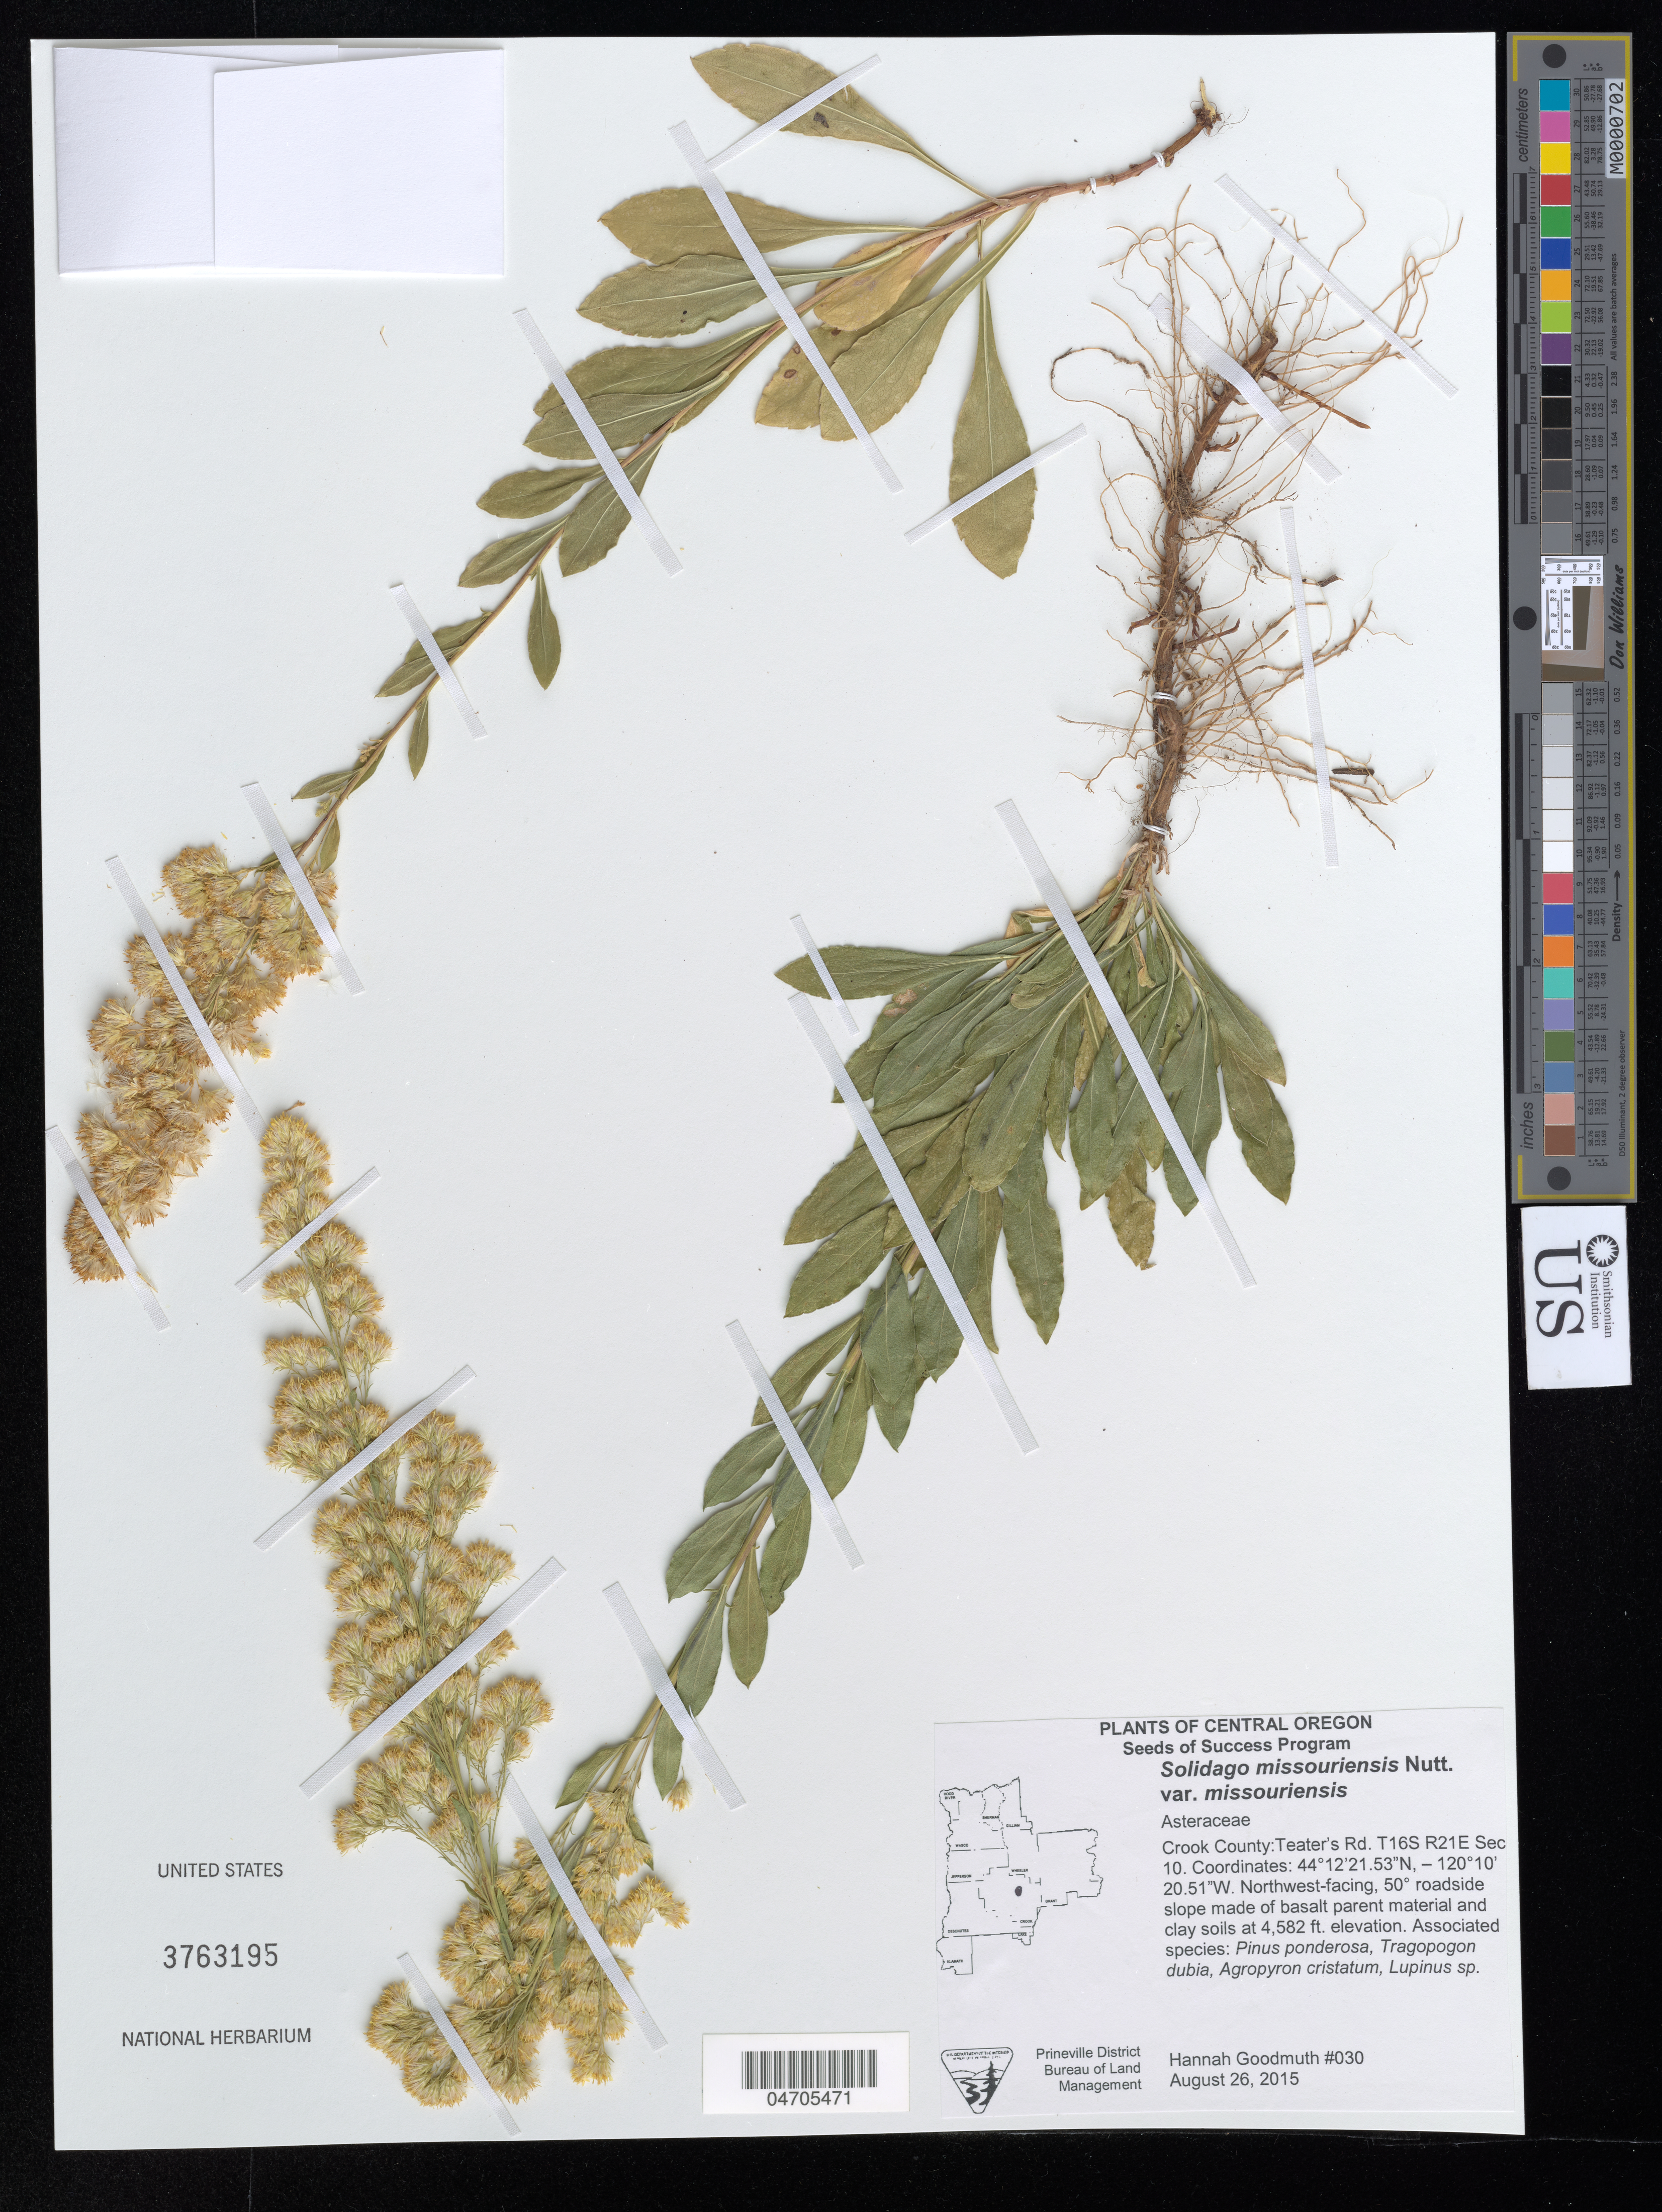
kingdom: Plantae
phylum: Tracheophyta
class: Magnoliopsida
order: Asterales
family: Asteraceae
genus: Solidago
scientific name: Solidago missouriensis var. missouriensis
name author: Nutt.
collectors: H. Goodmuth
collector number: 030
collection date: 2015-08-26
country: United States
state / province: Oregon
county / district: Crook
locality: Central Oregon. Crook County: Teater's Rd. T16S R21E Sec 10. Northwest-facing, 50º roadside slope made of basalt parent material and clay soils.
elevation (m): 1397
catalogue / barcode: US 3763195